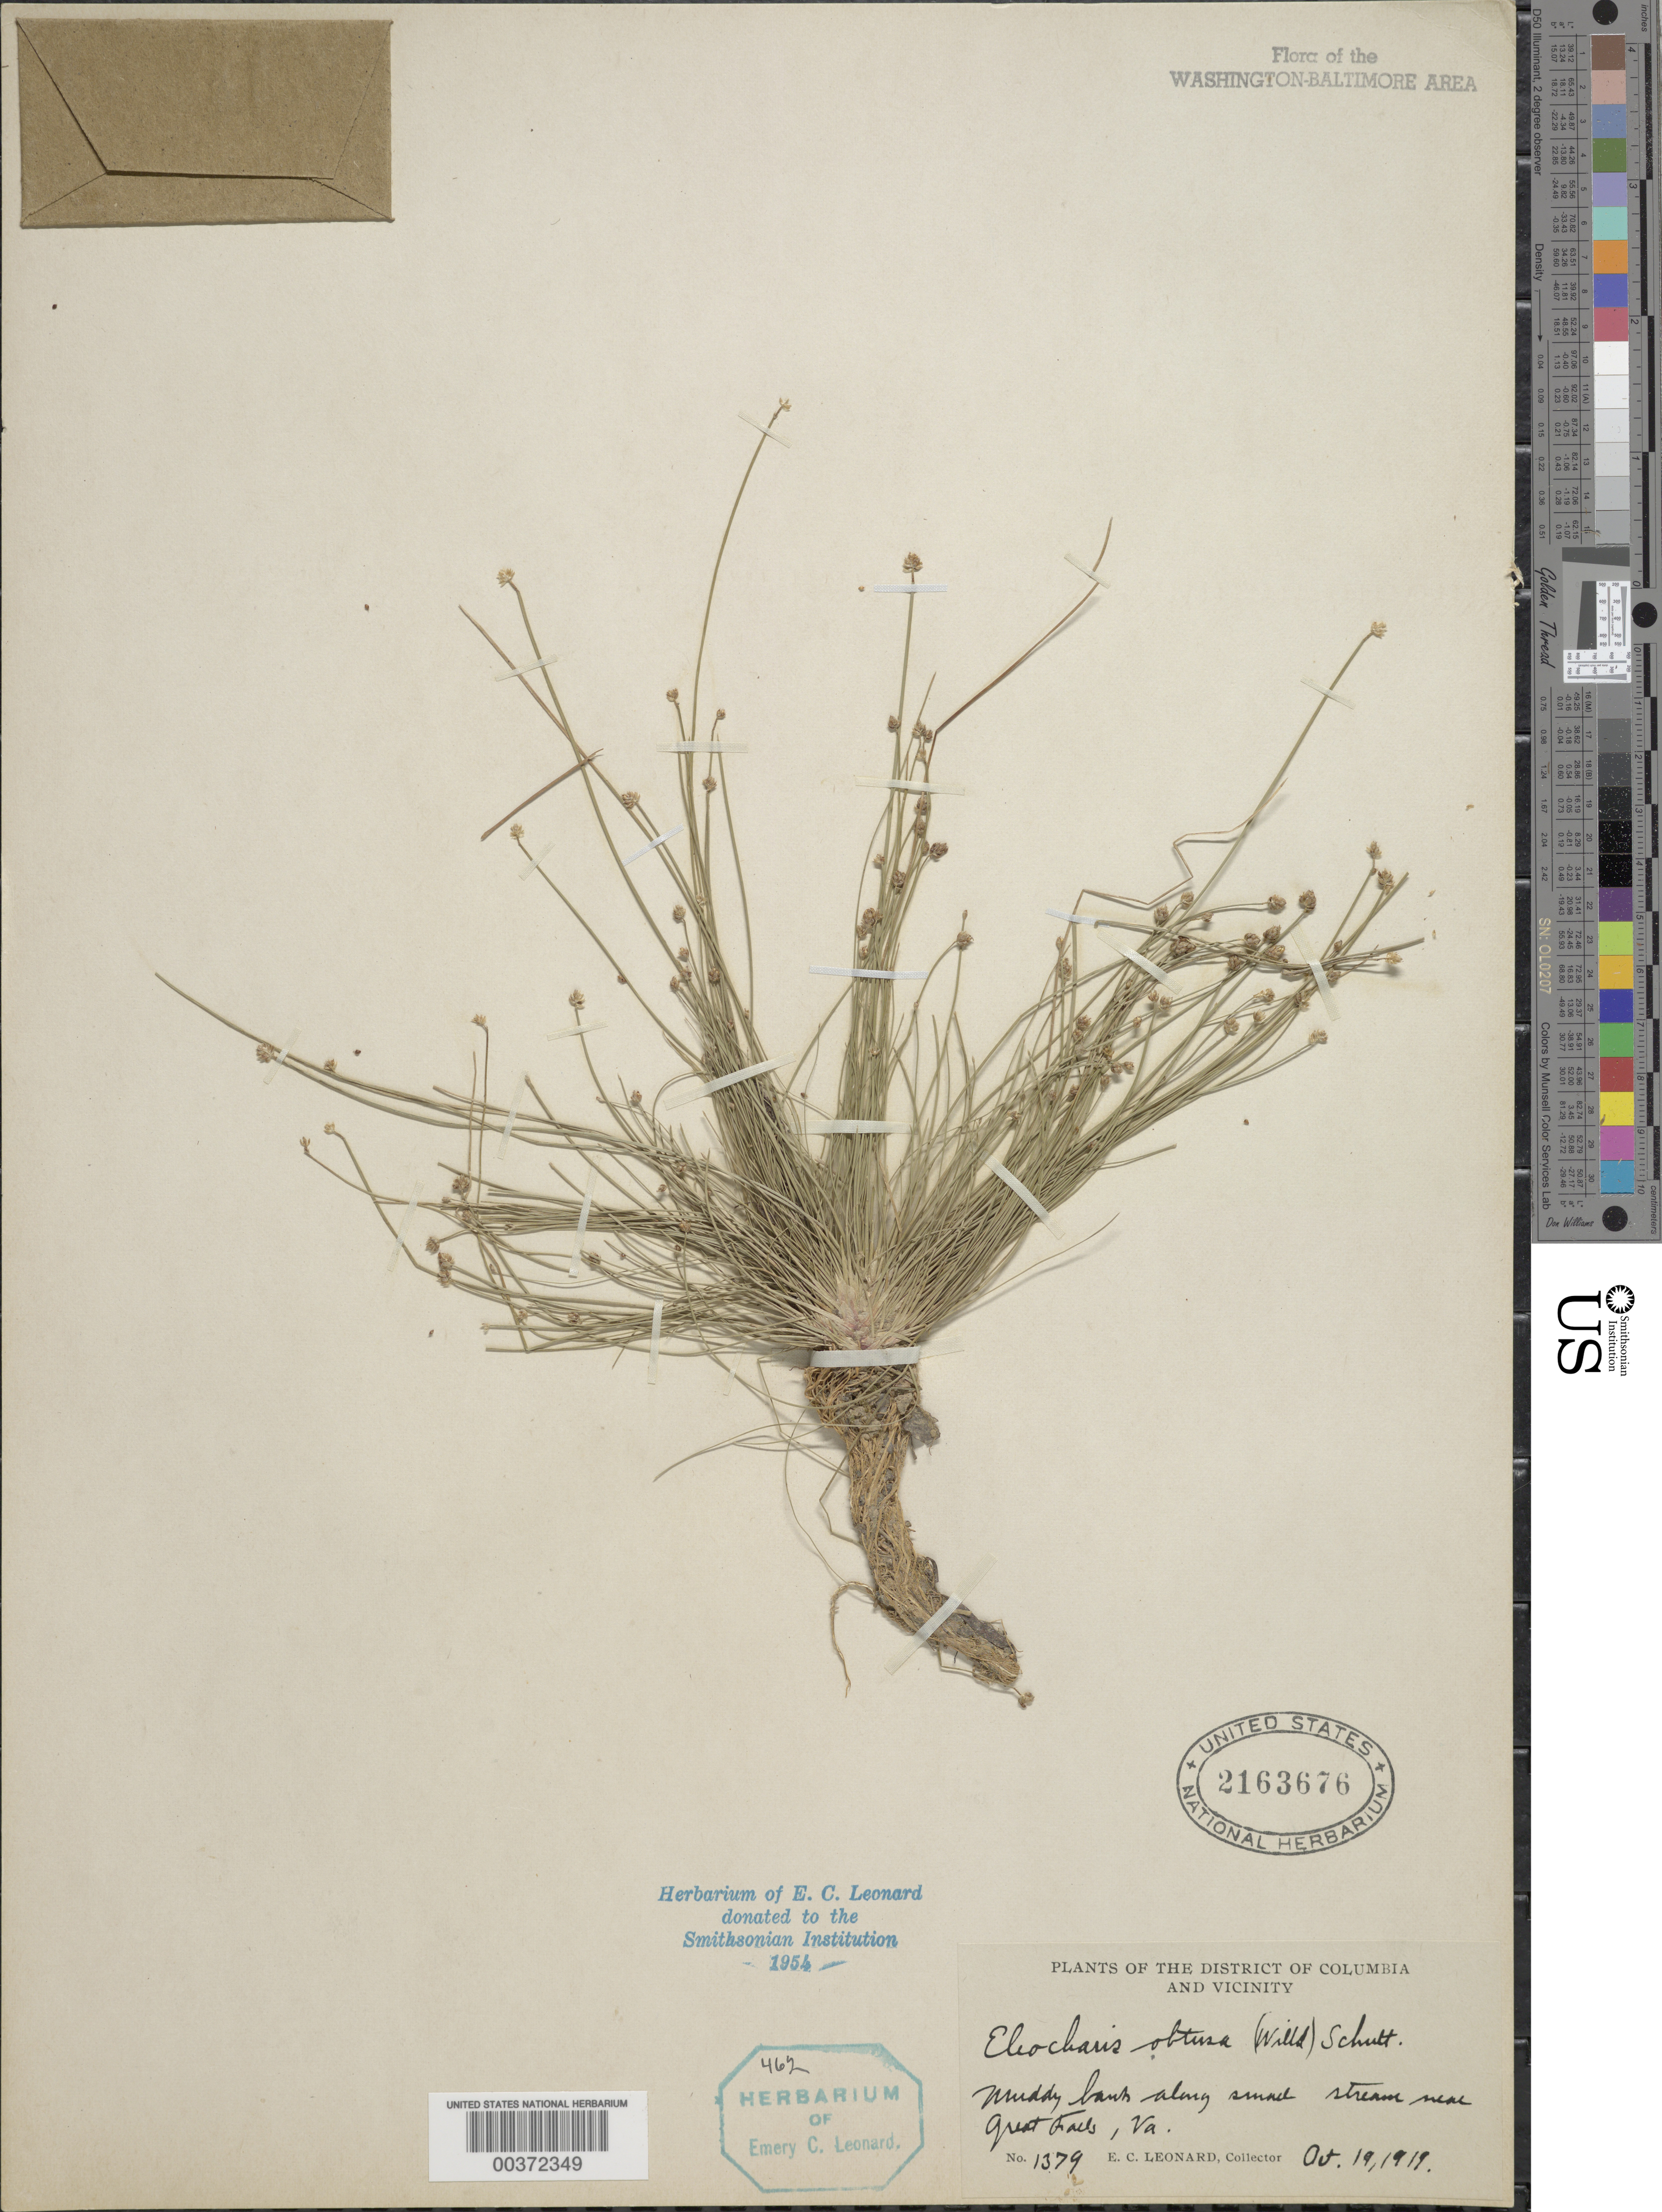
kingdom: Plantae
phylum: Tracheophyta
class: Liliopsida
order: Poales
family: Cyperaceae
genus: Eleocharis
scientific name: Eleocharis obtusa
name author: (Willd.) Schult.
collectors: E. C. Leonard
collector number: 1379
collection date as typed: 19 Oct 1919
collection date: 1919-10-19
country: United States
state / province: Virginia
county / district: Fairfax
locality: Great Falls vicinity C. & O. Canal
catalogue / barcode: US 2163676